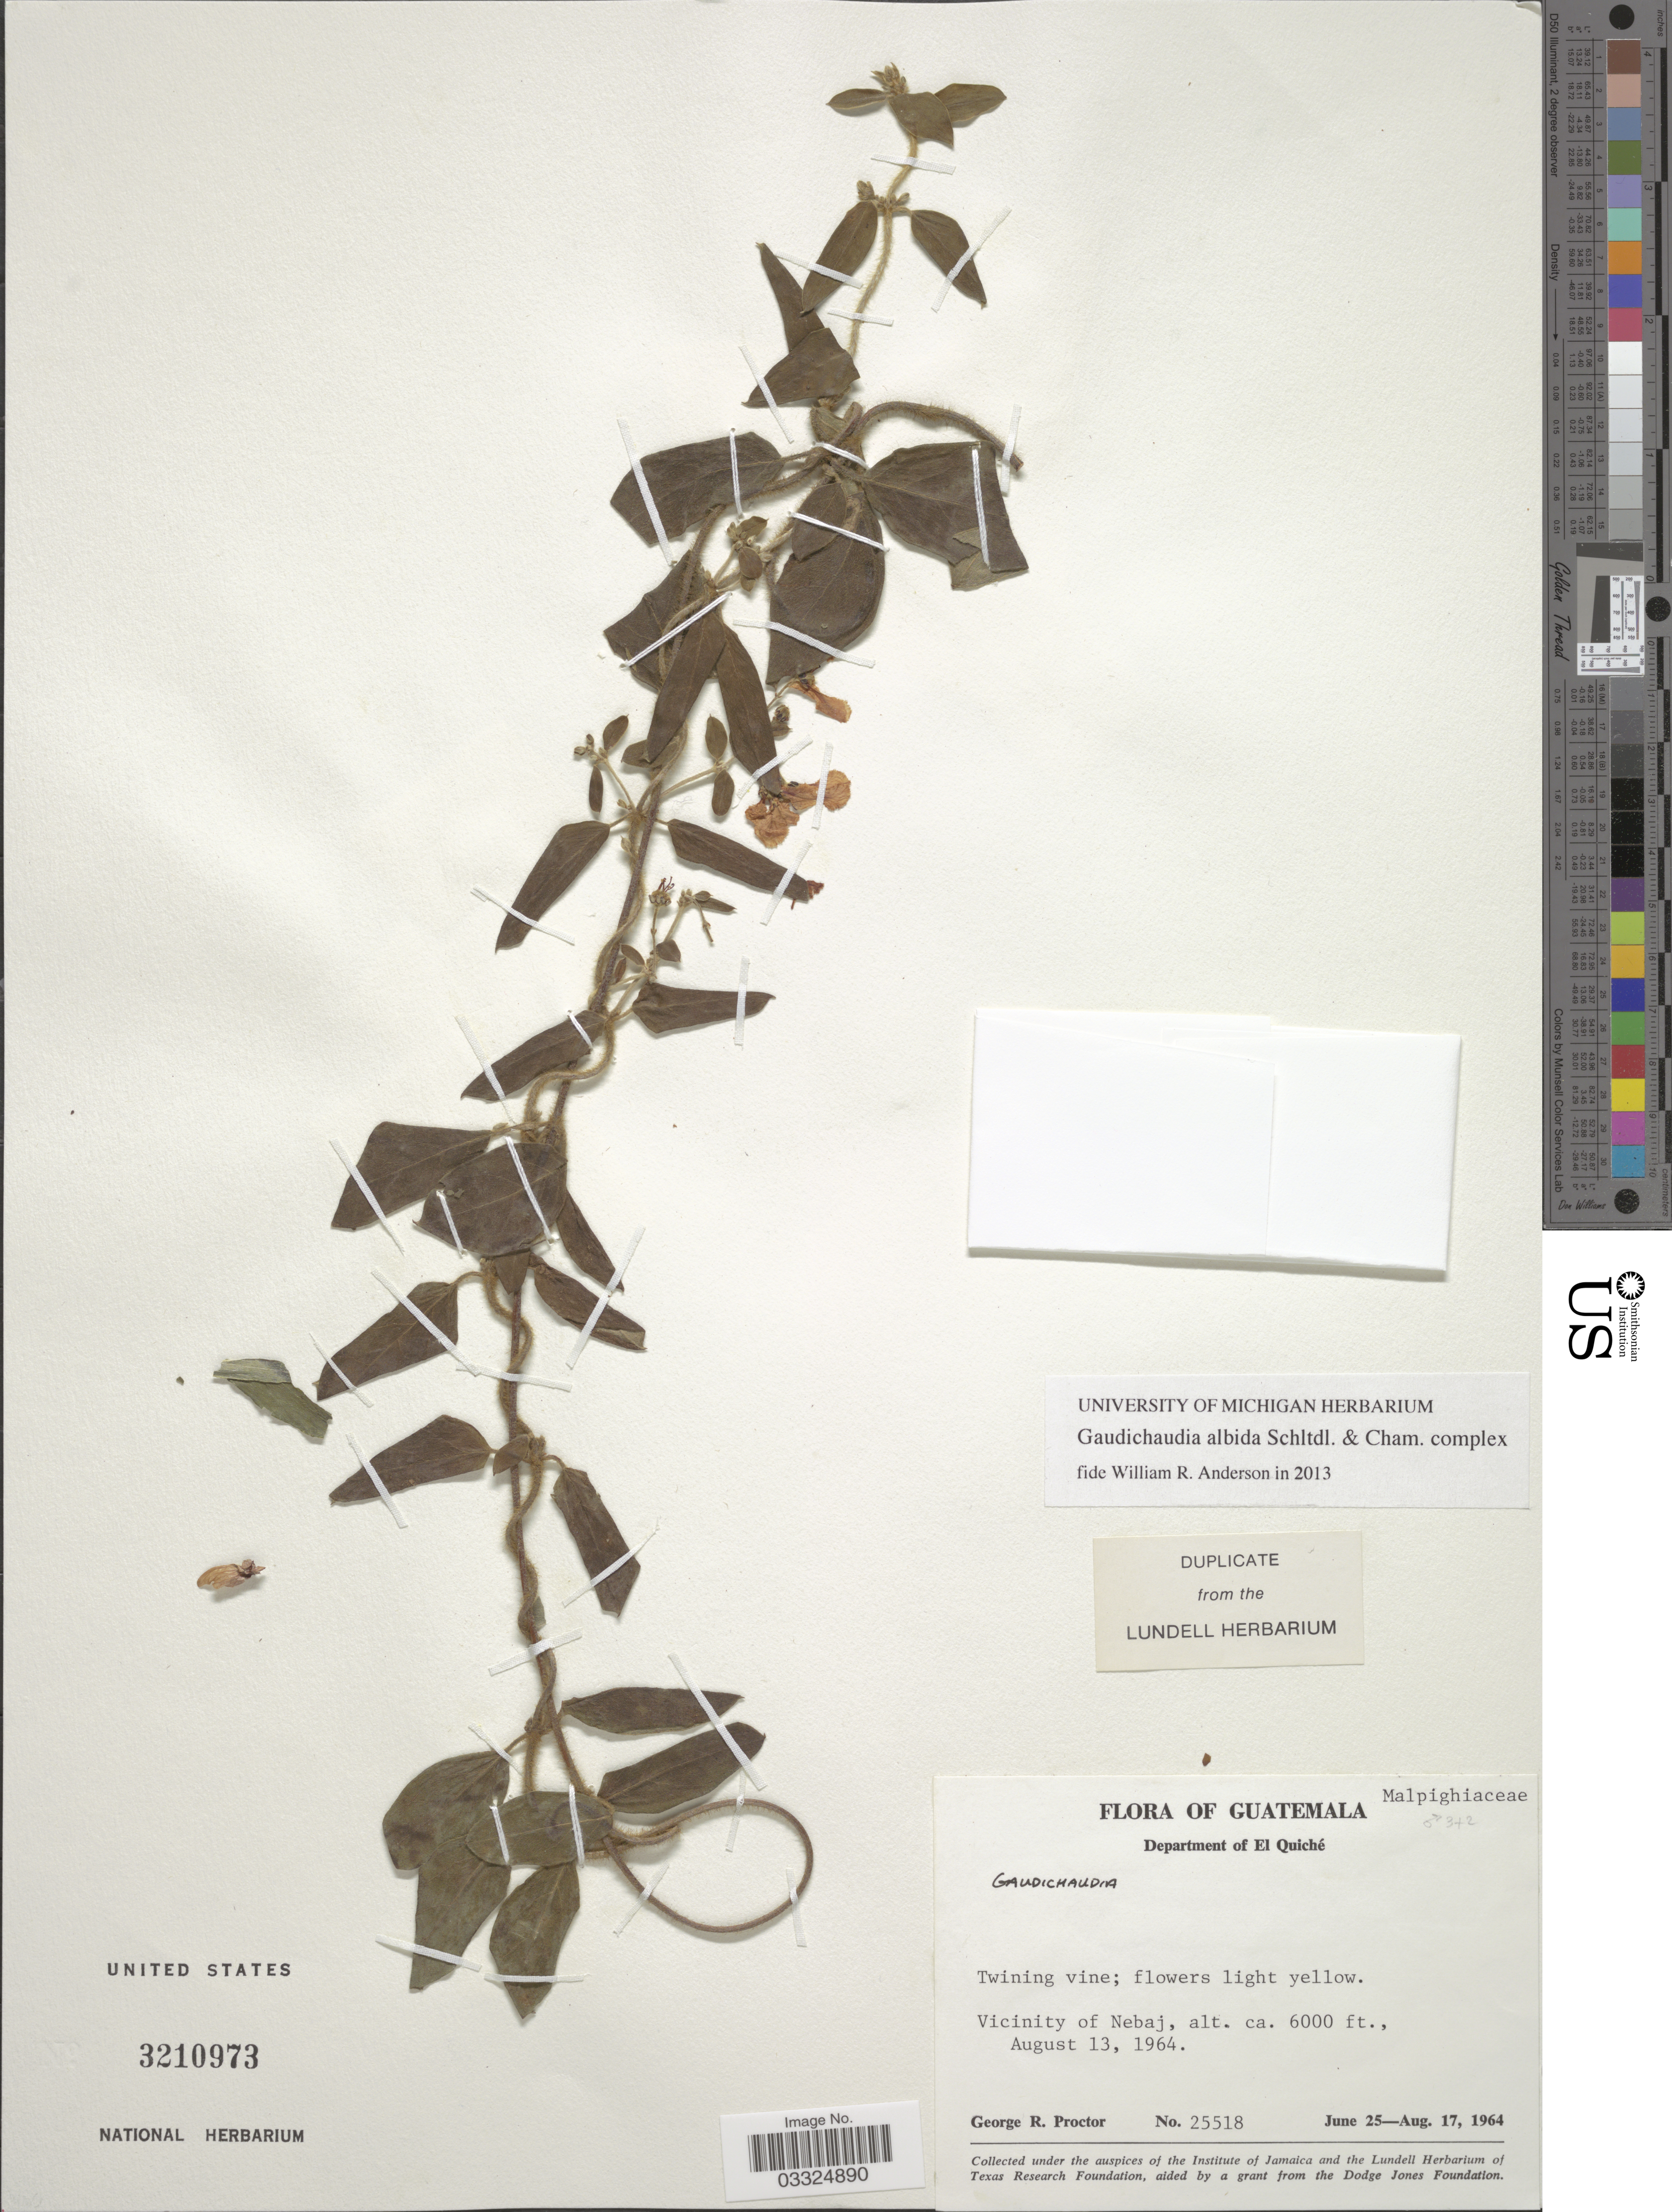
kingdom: Plantae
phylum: Tracheophyta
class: Magnoliopsida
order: Malpighiales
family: Malpighiaceae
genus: Gaudichaudia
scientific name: Gaudichaudia albida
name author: Schltdl. & Cham.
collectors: G. R. Proctor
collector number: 2518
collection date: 1964-06-25/1964-08-17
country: Guatemala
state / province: El Quiché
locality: Department of El Quiché. Vicinity of Nebaj.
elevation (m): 1829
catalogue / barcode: US 3210973